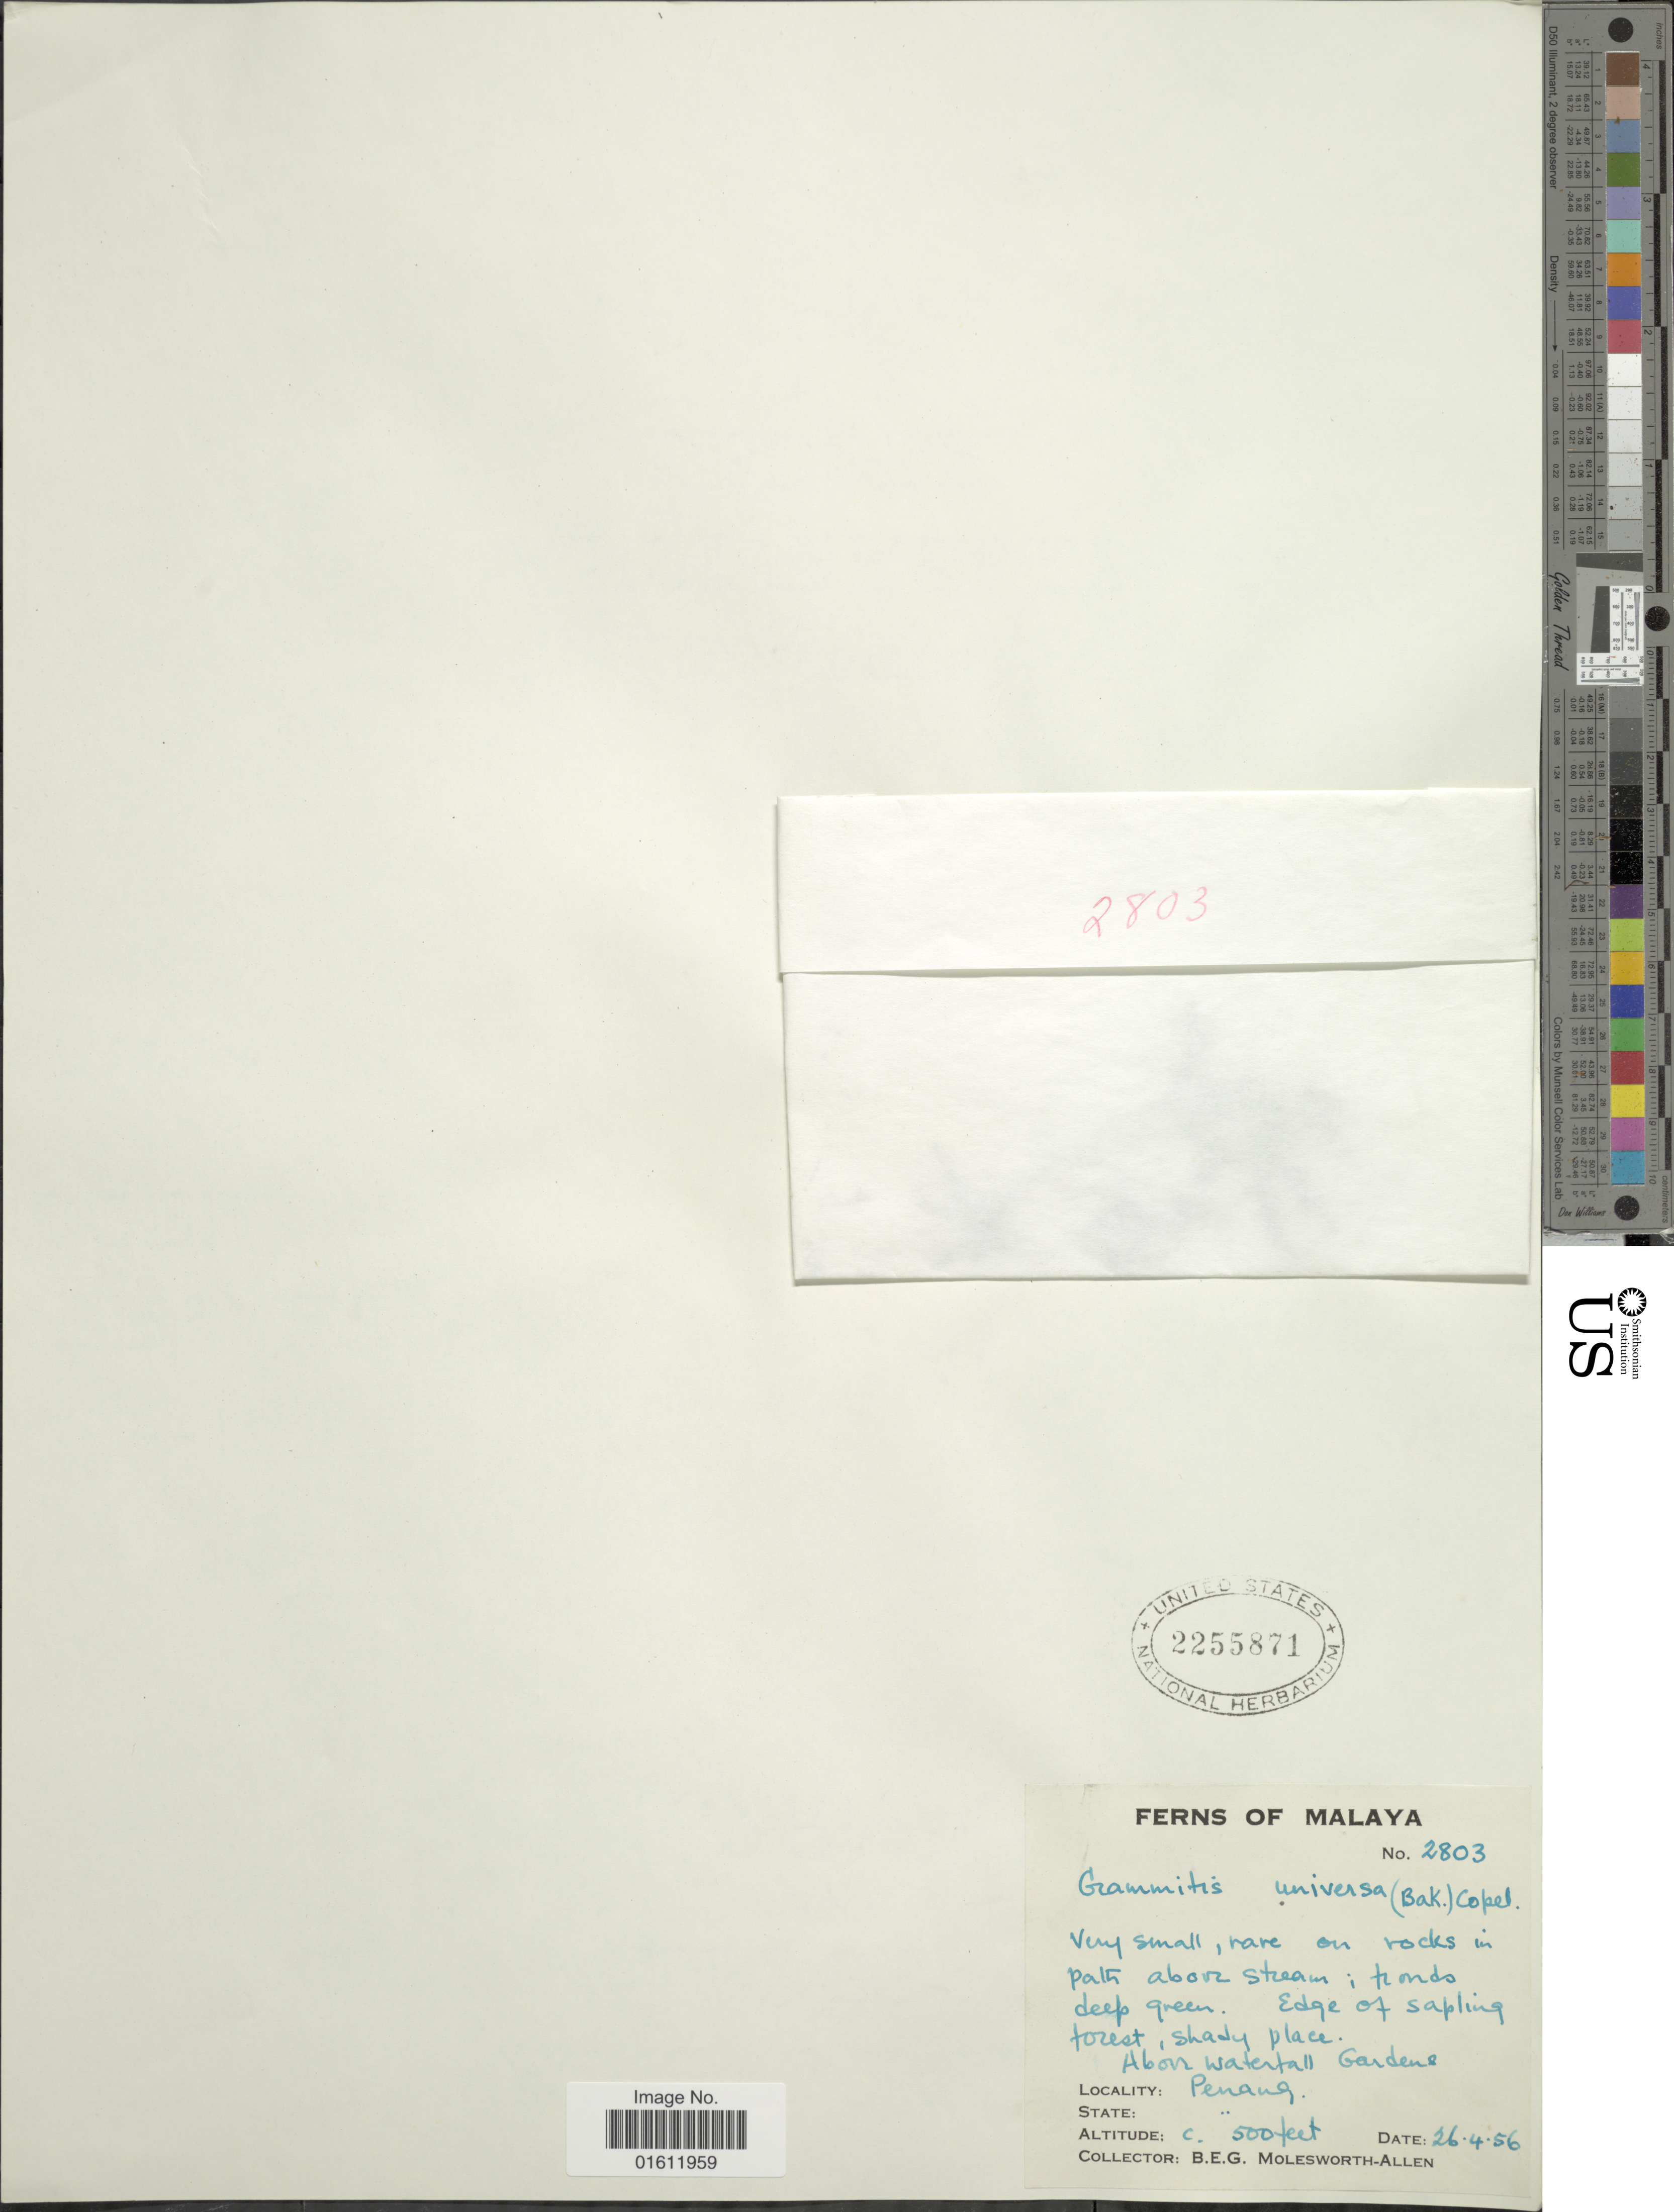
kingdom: Plantae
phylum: Tracheophyta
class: Polypodiopsida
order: Polypodiales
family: Polypodiaceae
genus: Oreogrammitis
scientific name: Oreogrammitis universa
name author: (Baker) Parris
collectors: B. E. G. Molesworth-Allen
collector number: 2803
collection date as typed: Transcribed d/m/y: 26/4/56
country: Malaysia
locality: Malaya, Above waterfall gardens, penang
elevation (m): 152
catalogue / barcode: US 2255871